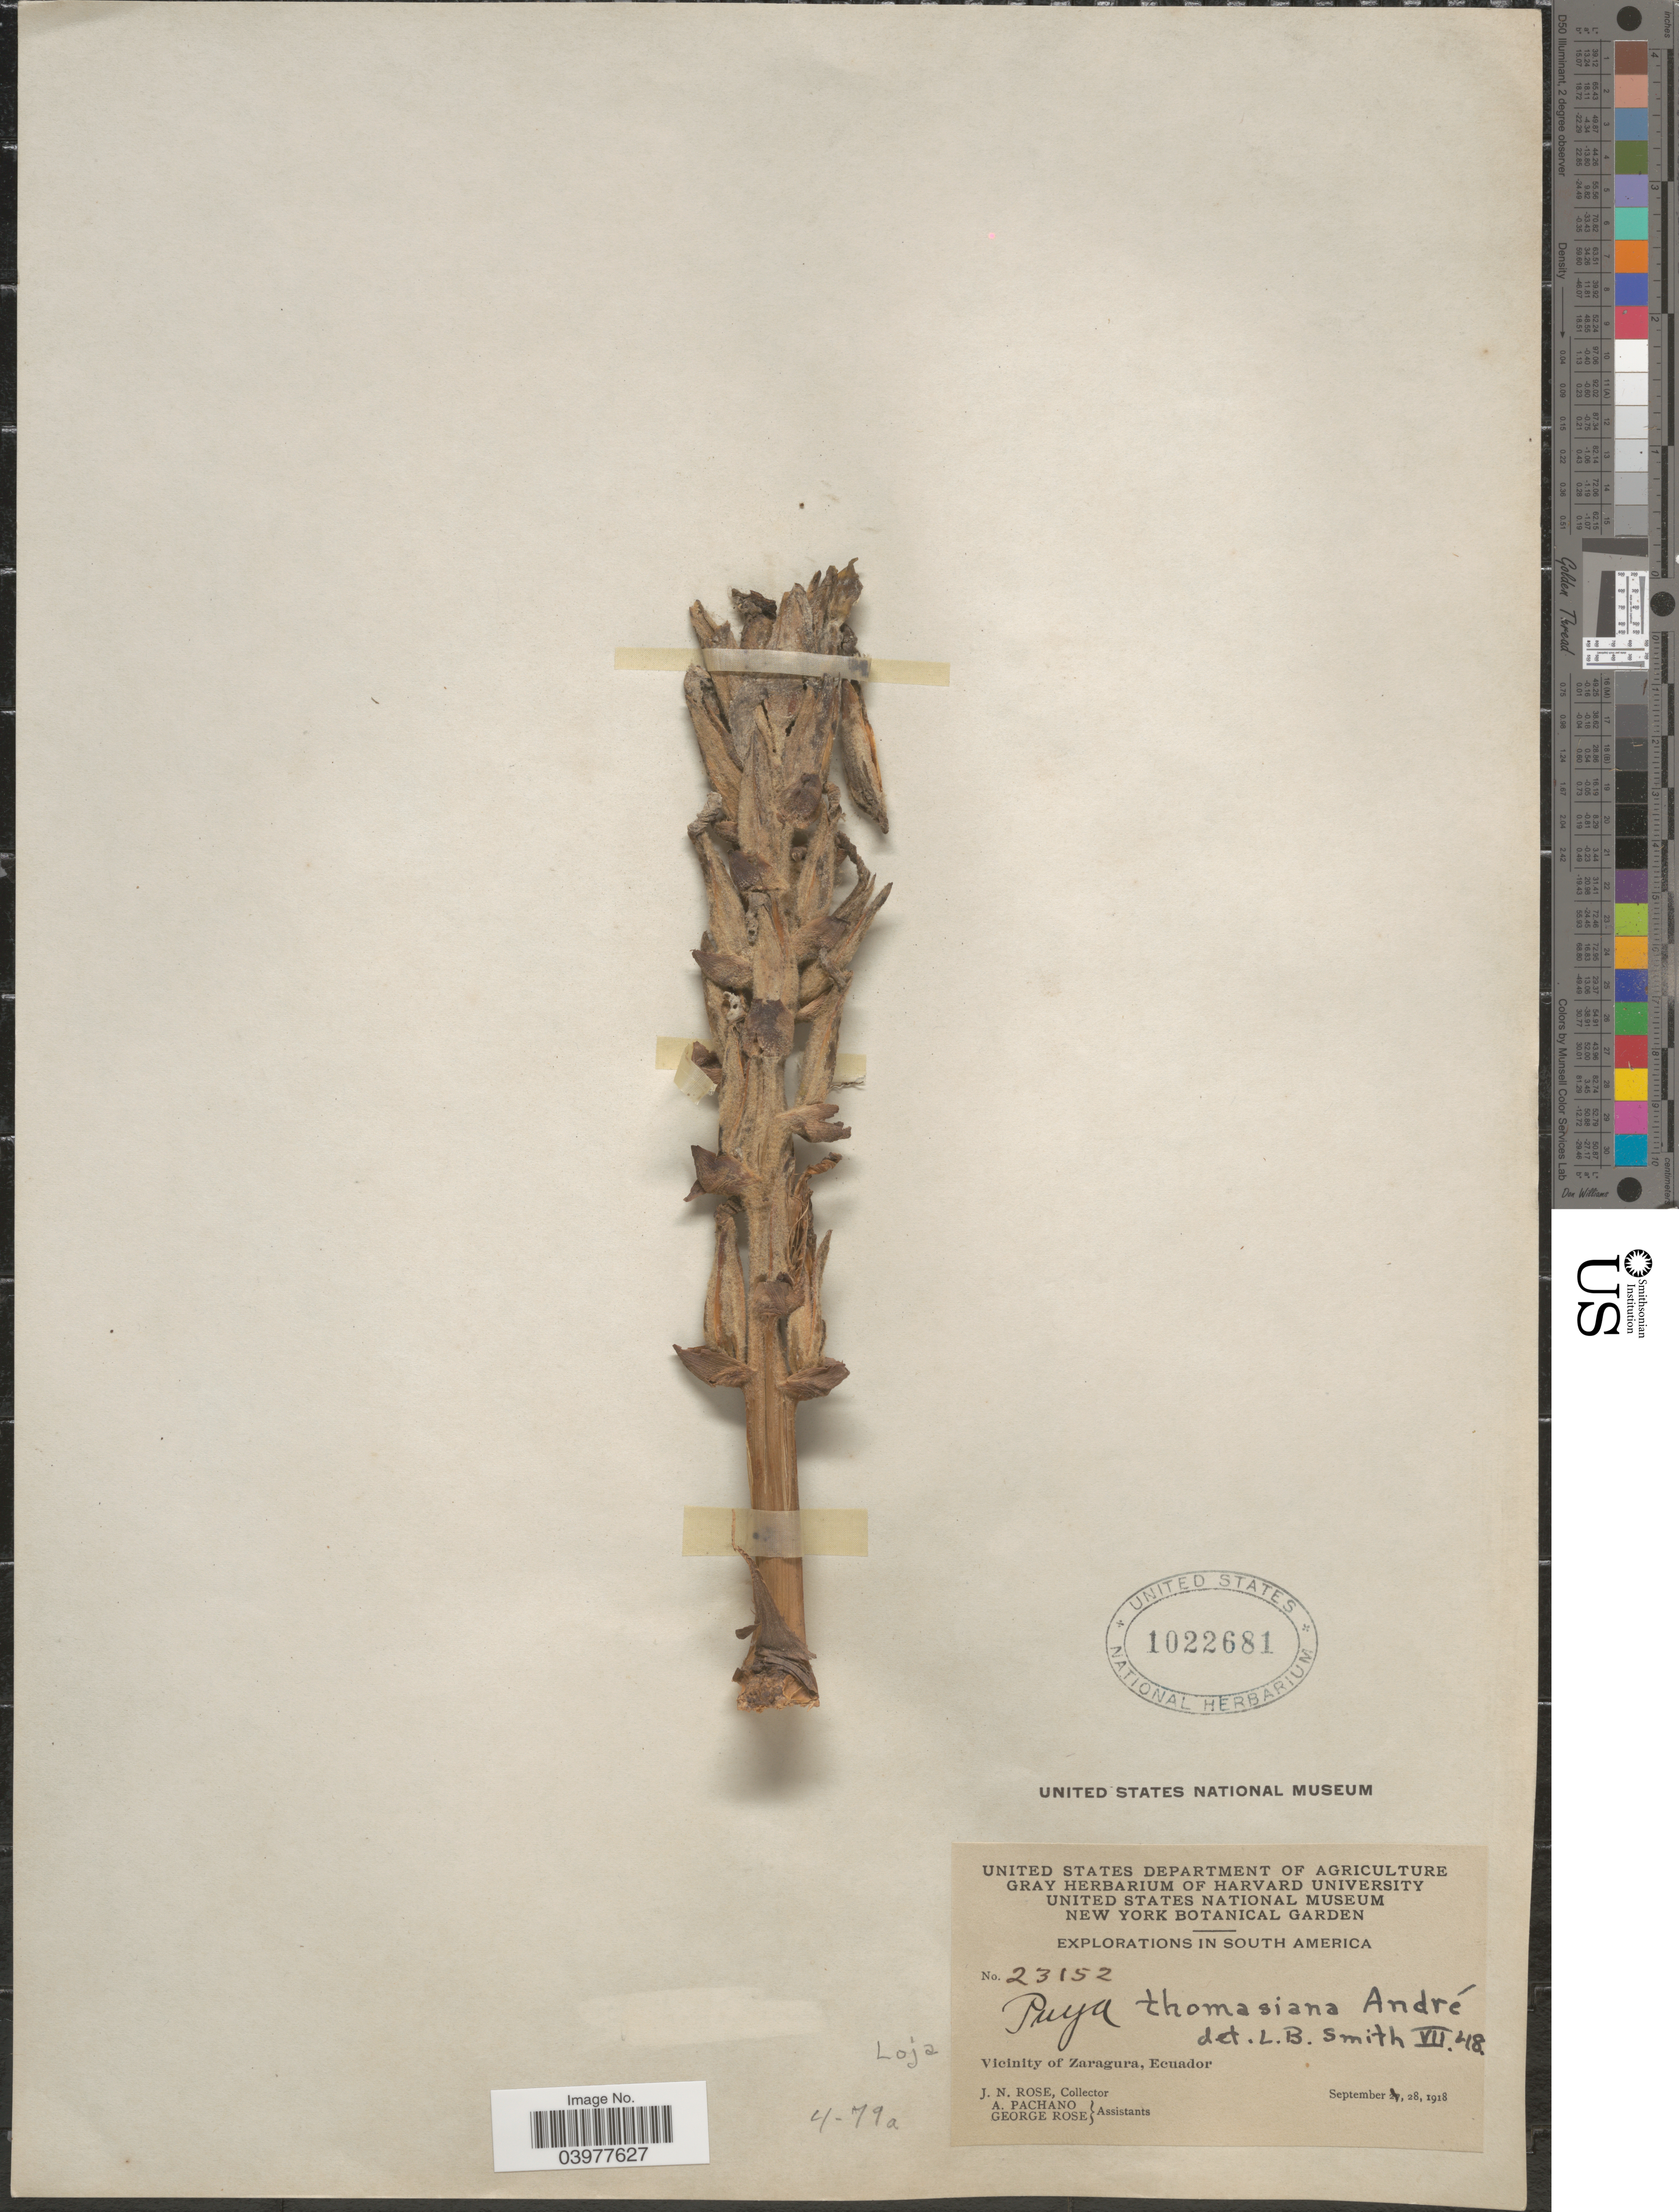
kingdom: Plantae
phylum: Tracheophyta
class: Liliopsida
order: Poales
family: Bromeliaceae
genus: Puya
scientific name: Puya thomasiana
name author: André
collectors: J. N. Rose, A. Pachano & G. Rose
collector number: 23152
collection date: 1918-09-28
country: Ecuador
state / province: Loja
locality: Vicinity of Zaragura.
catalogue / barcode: US 1022681